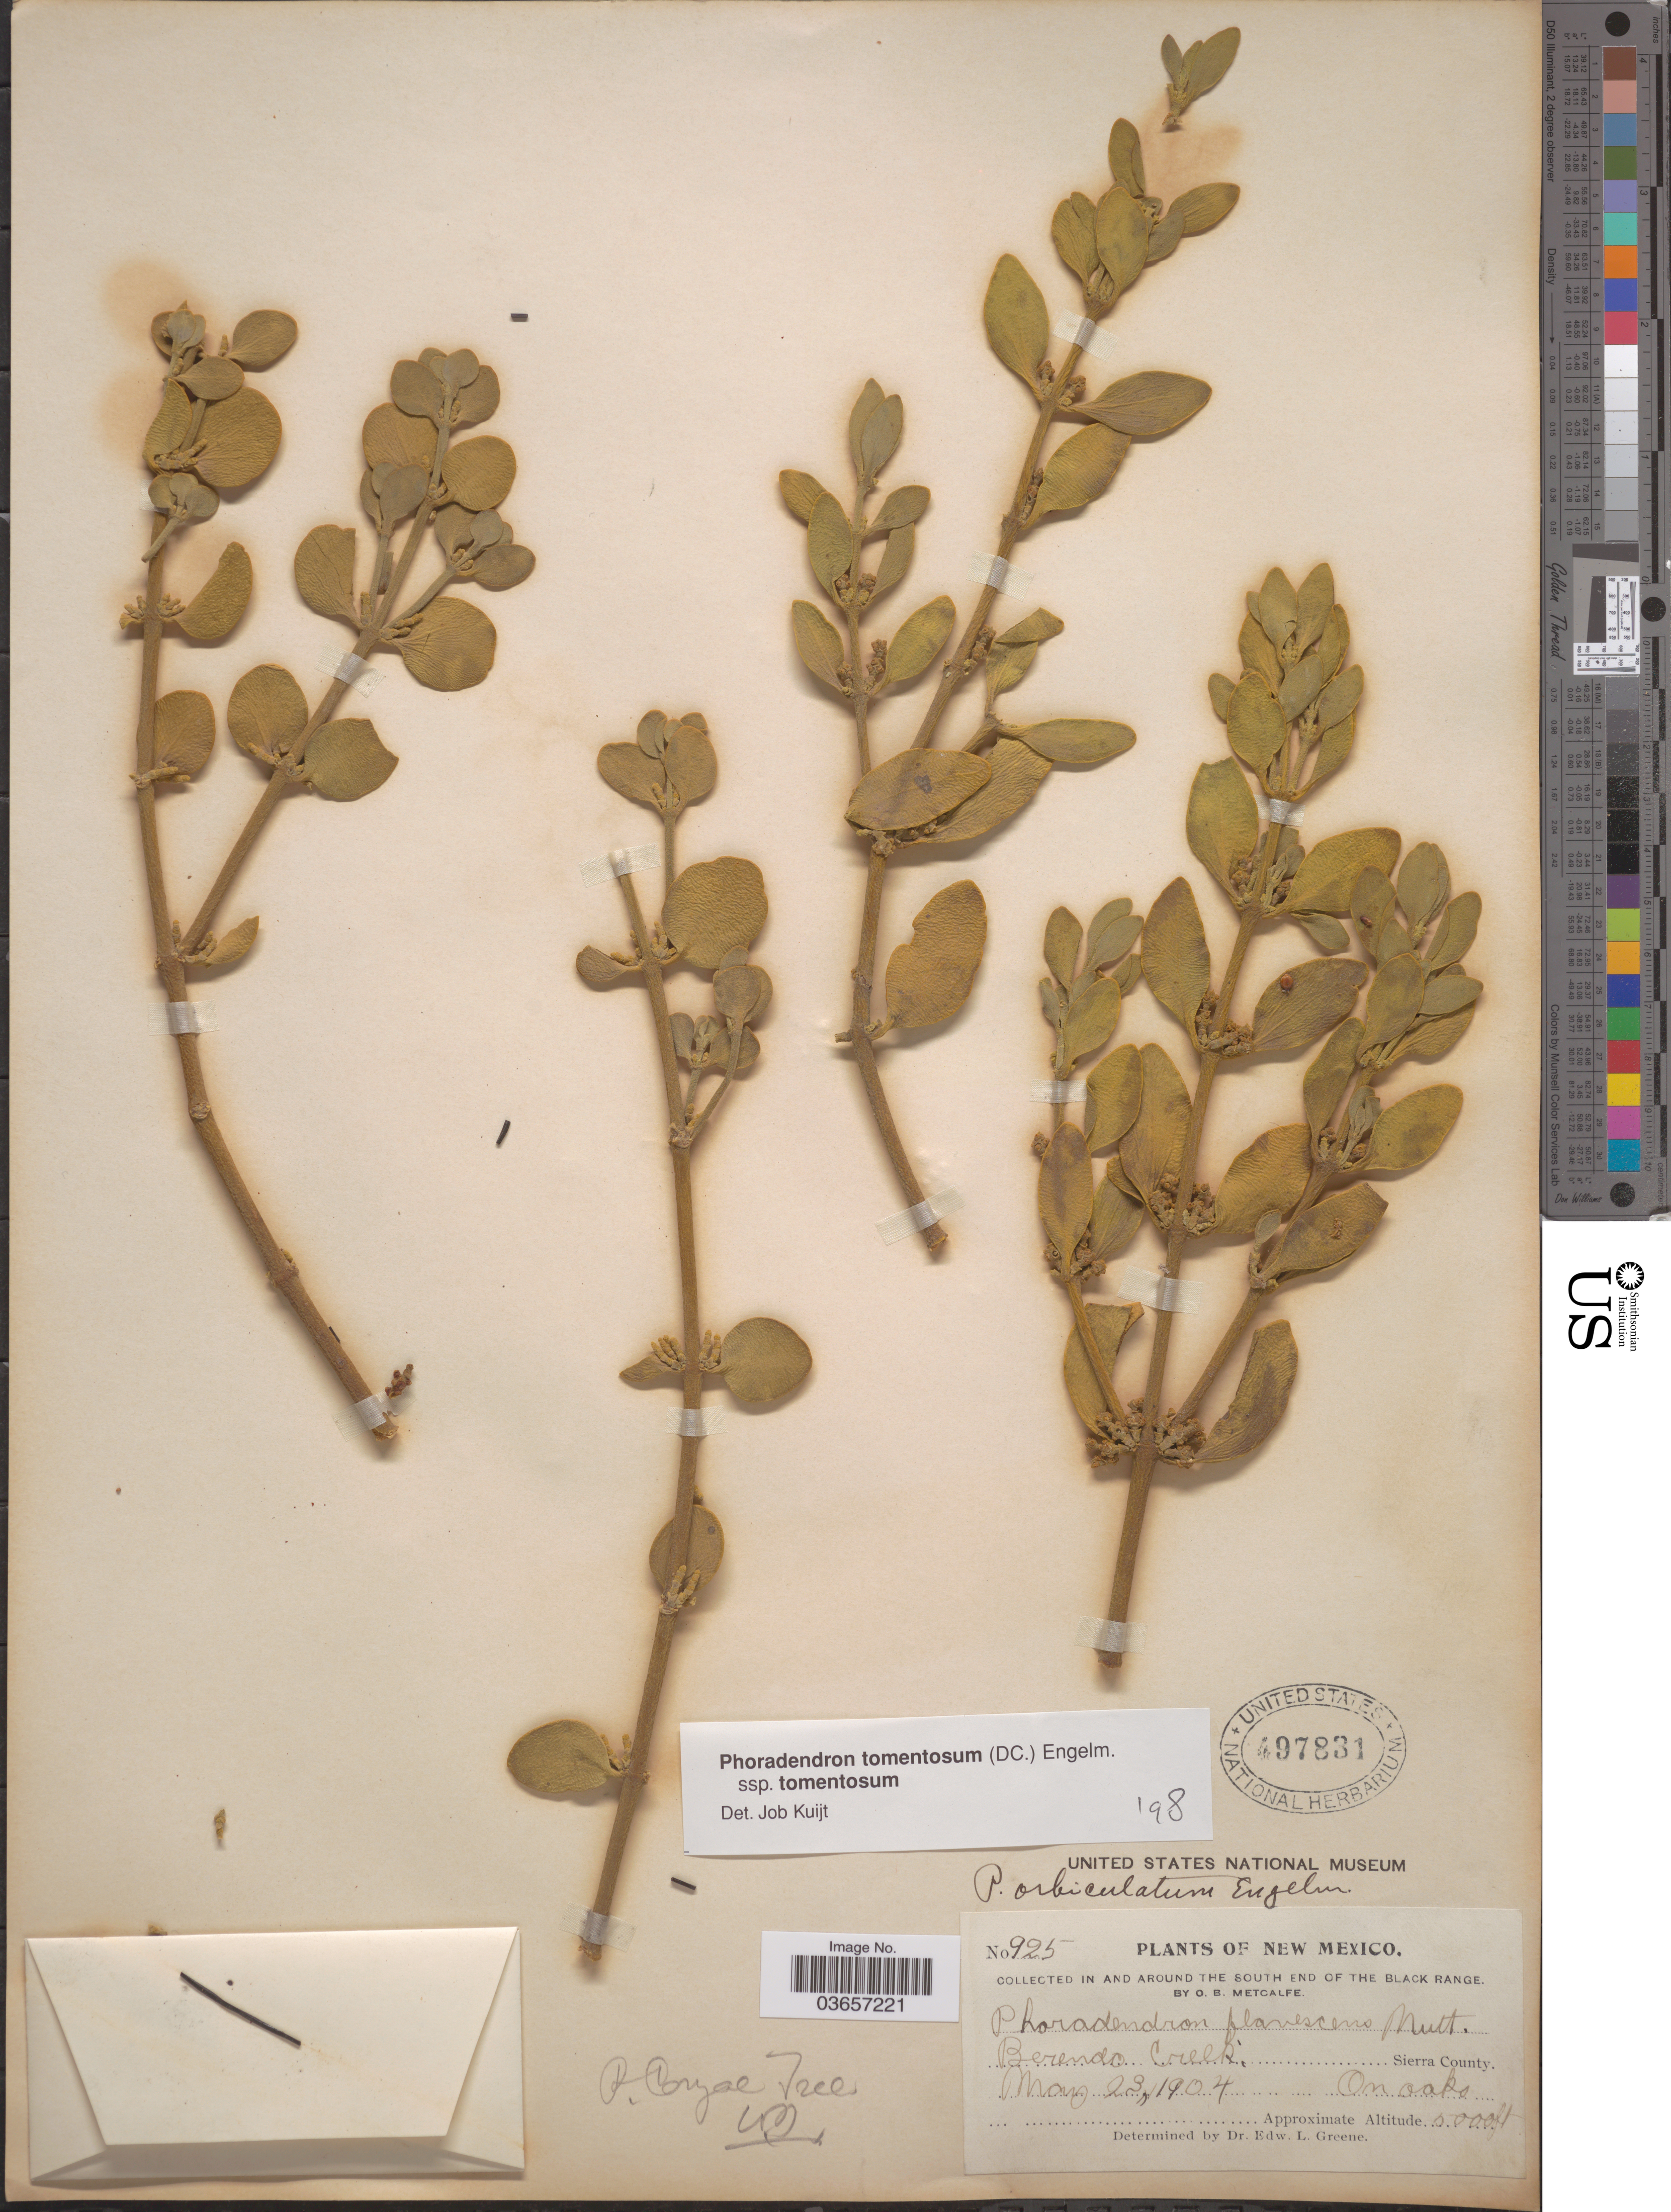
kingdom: Plantae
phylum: Tracheophyta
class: Magnoliopsida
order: Santalales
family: Viscaceae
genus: Phoradendron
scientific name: Phoradendron tomentosum subsp. tomentosum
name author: DC.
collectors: O. B. Metcalfe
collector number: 925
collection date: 1904-05-23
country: United States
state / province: New Mexico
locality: In and around the south end of the Black Range. Berendo Creek. Sierra County.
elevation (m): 1524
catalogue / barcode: US 497831